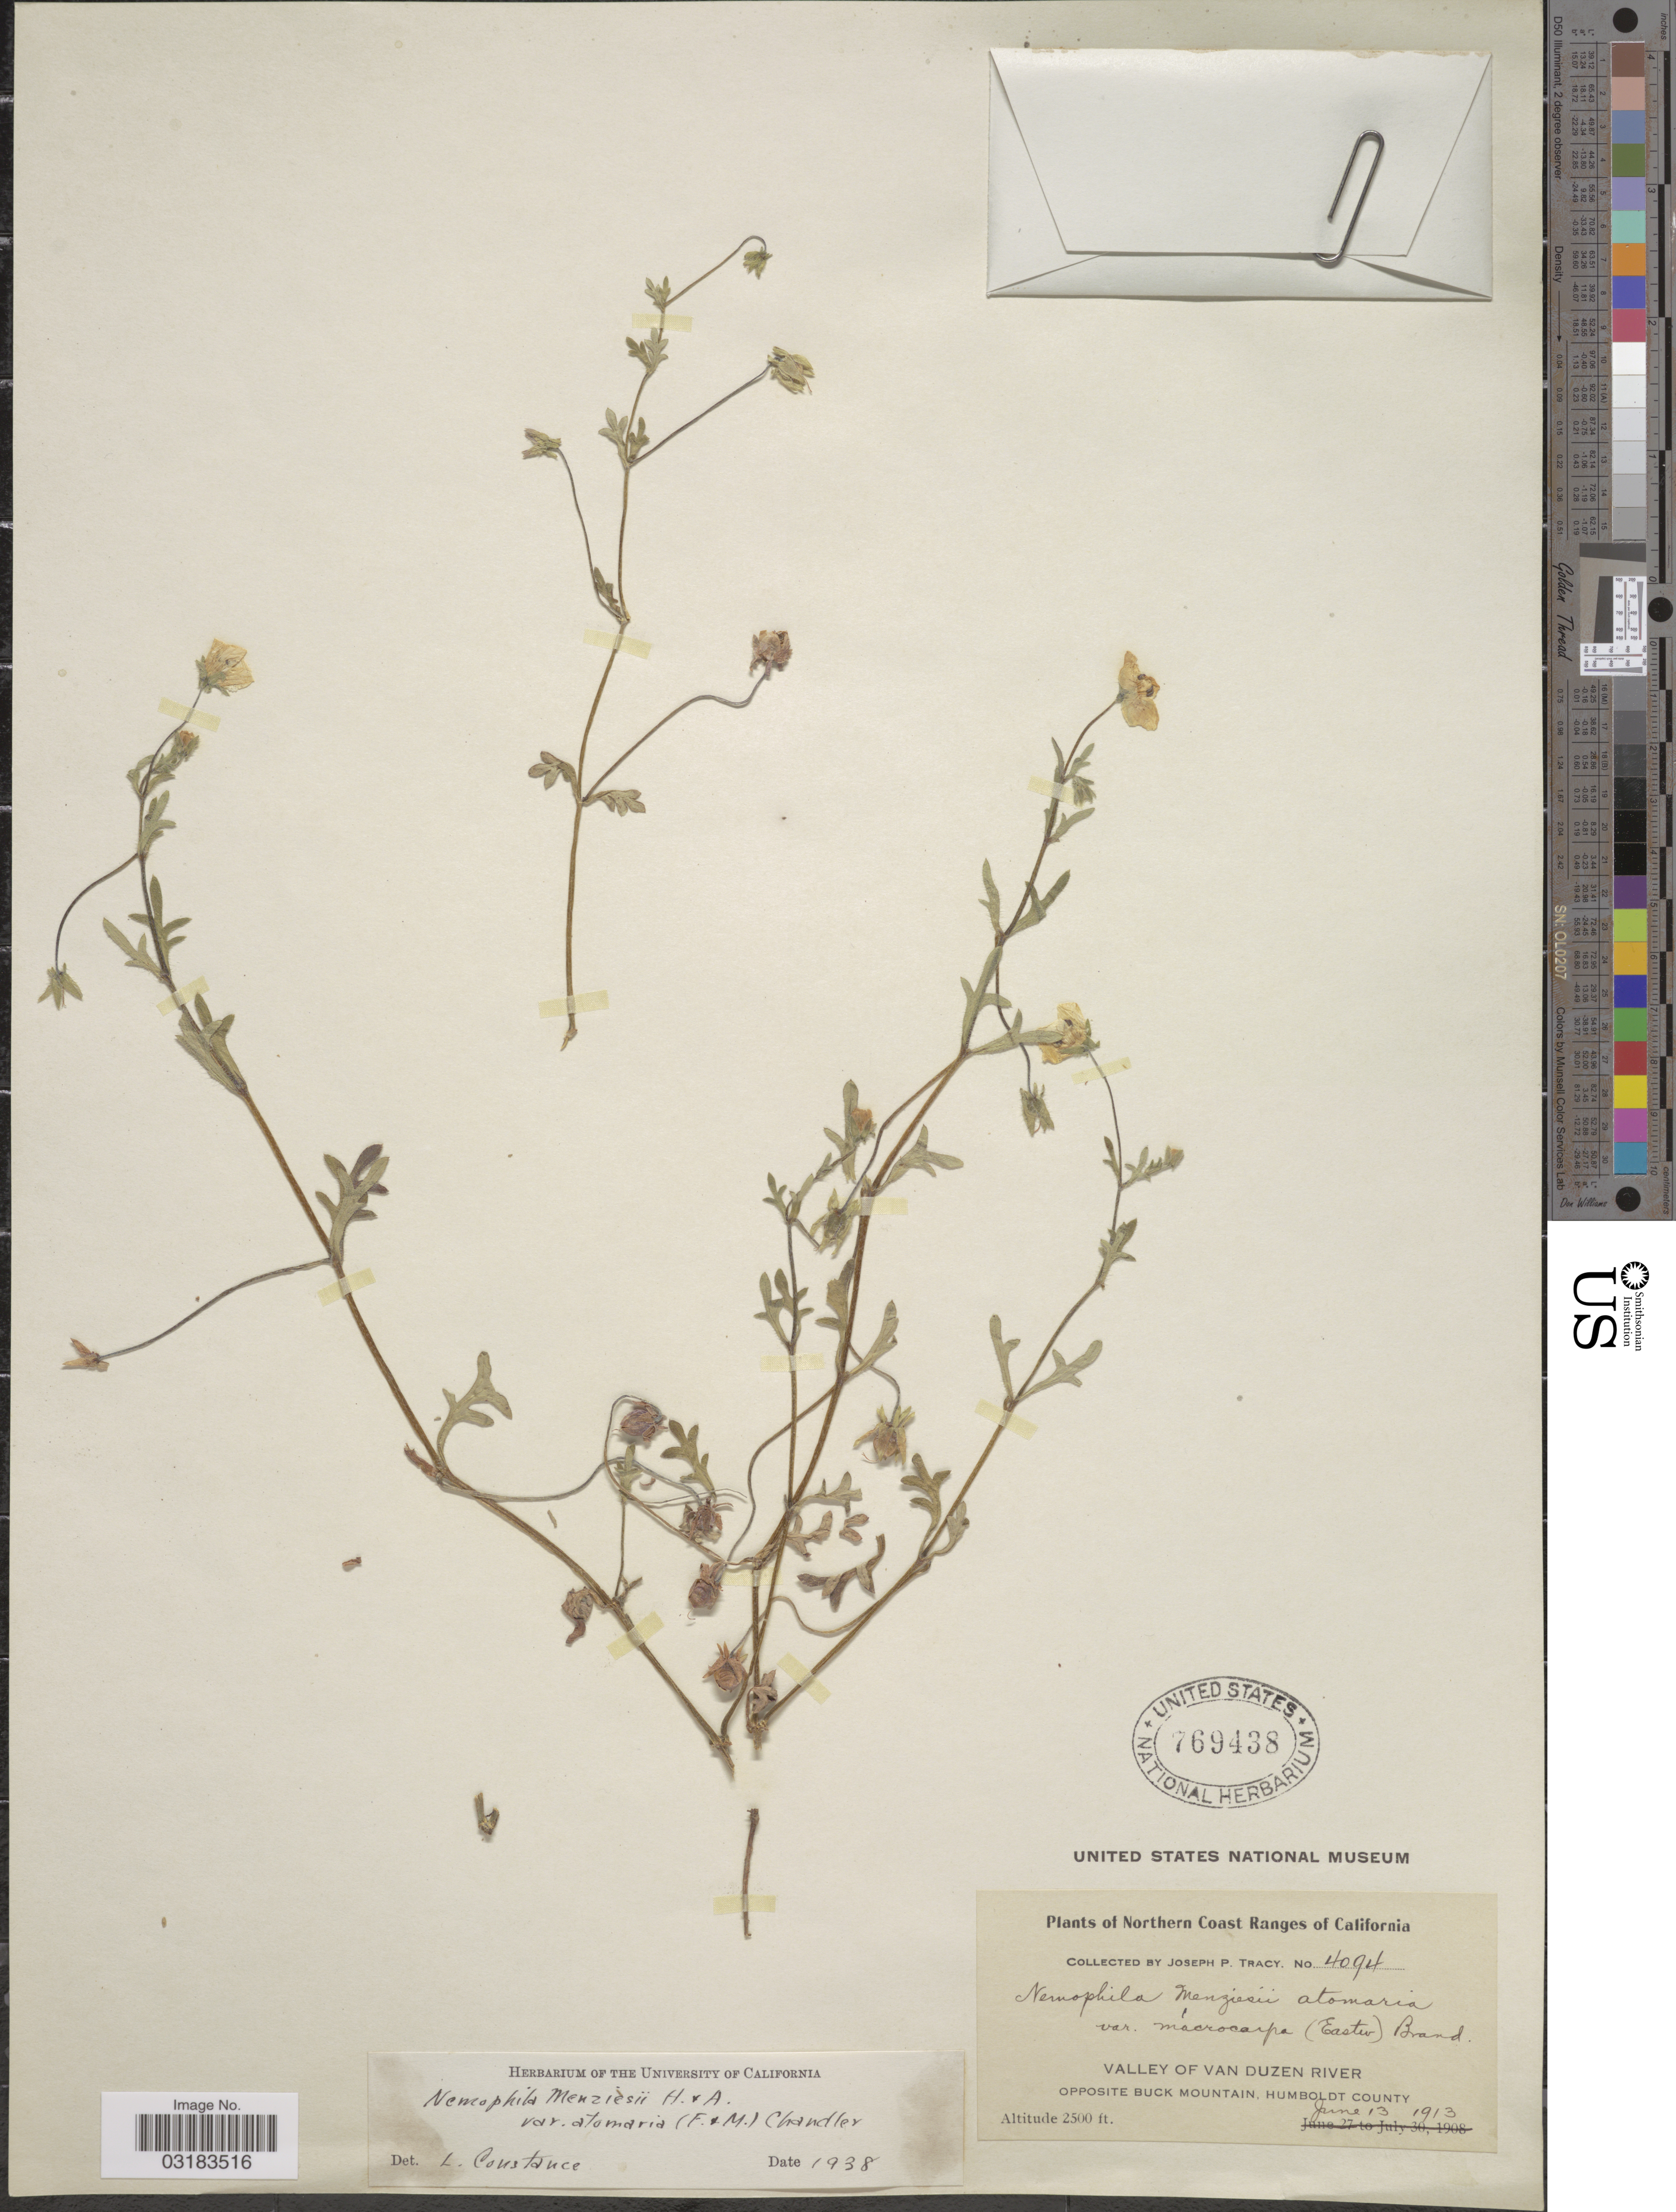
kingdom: Plantae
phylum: Tracheophyta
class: Magnoliopsida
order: Boraginales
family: Hydrophyllaceae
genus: Nemophila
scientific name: Nemophila menziesii var. atomaria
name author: (Fisch. & C.A. Mey.) H.P. Chandler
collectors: J. Tracy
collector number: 4094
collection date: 1913-06-13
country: United States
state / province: California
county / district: Humboldt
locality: Northern Coast Ranges of California. Valley of Van Duzen River, opposite Buck Mountain, Humboldt County.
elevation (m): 762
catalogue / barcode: US 769438